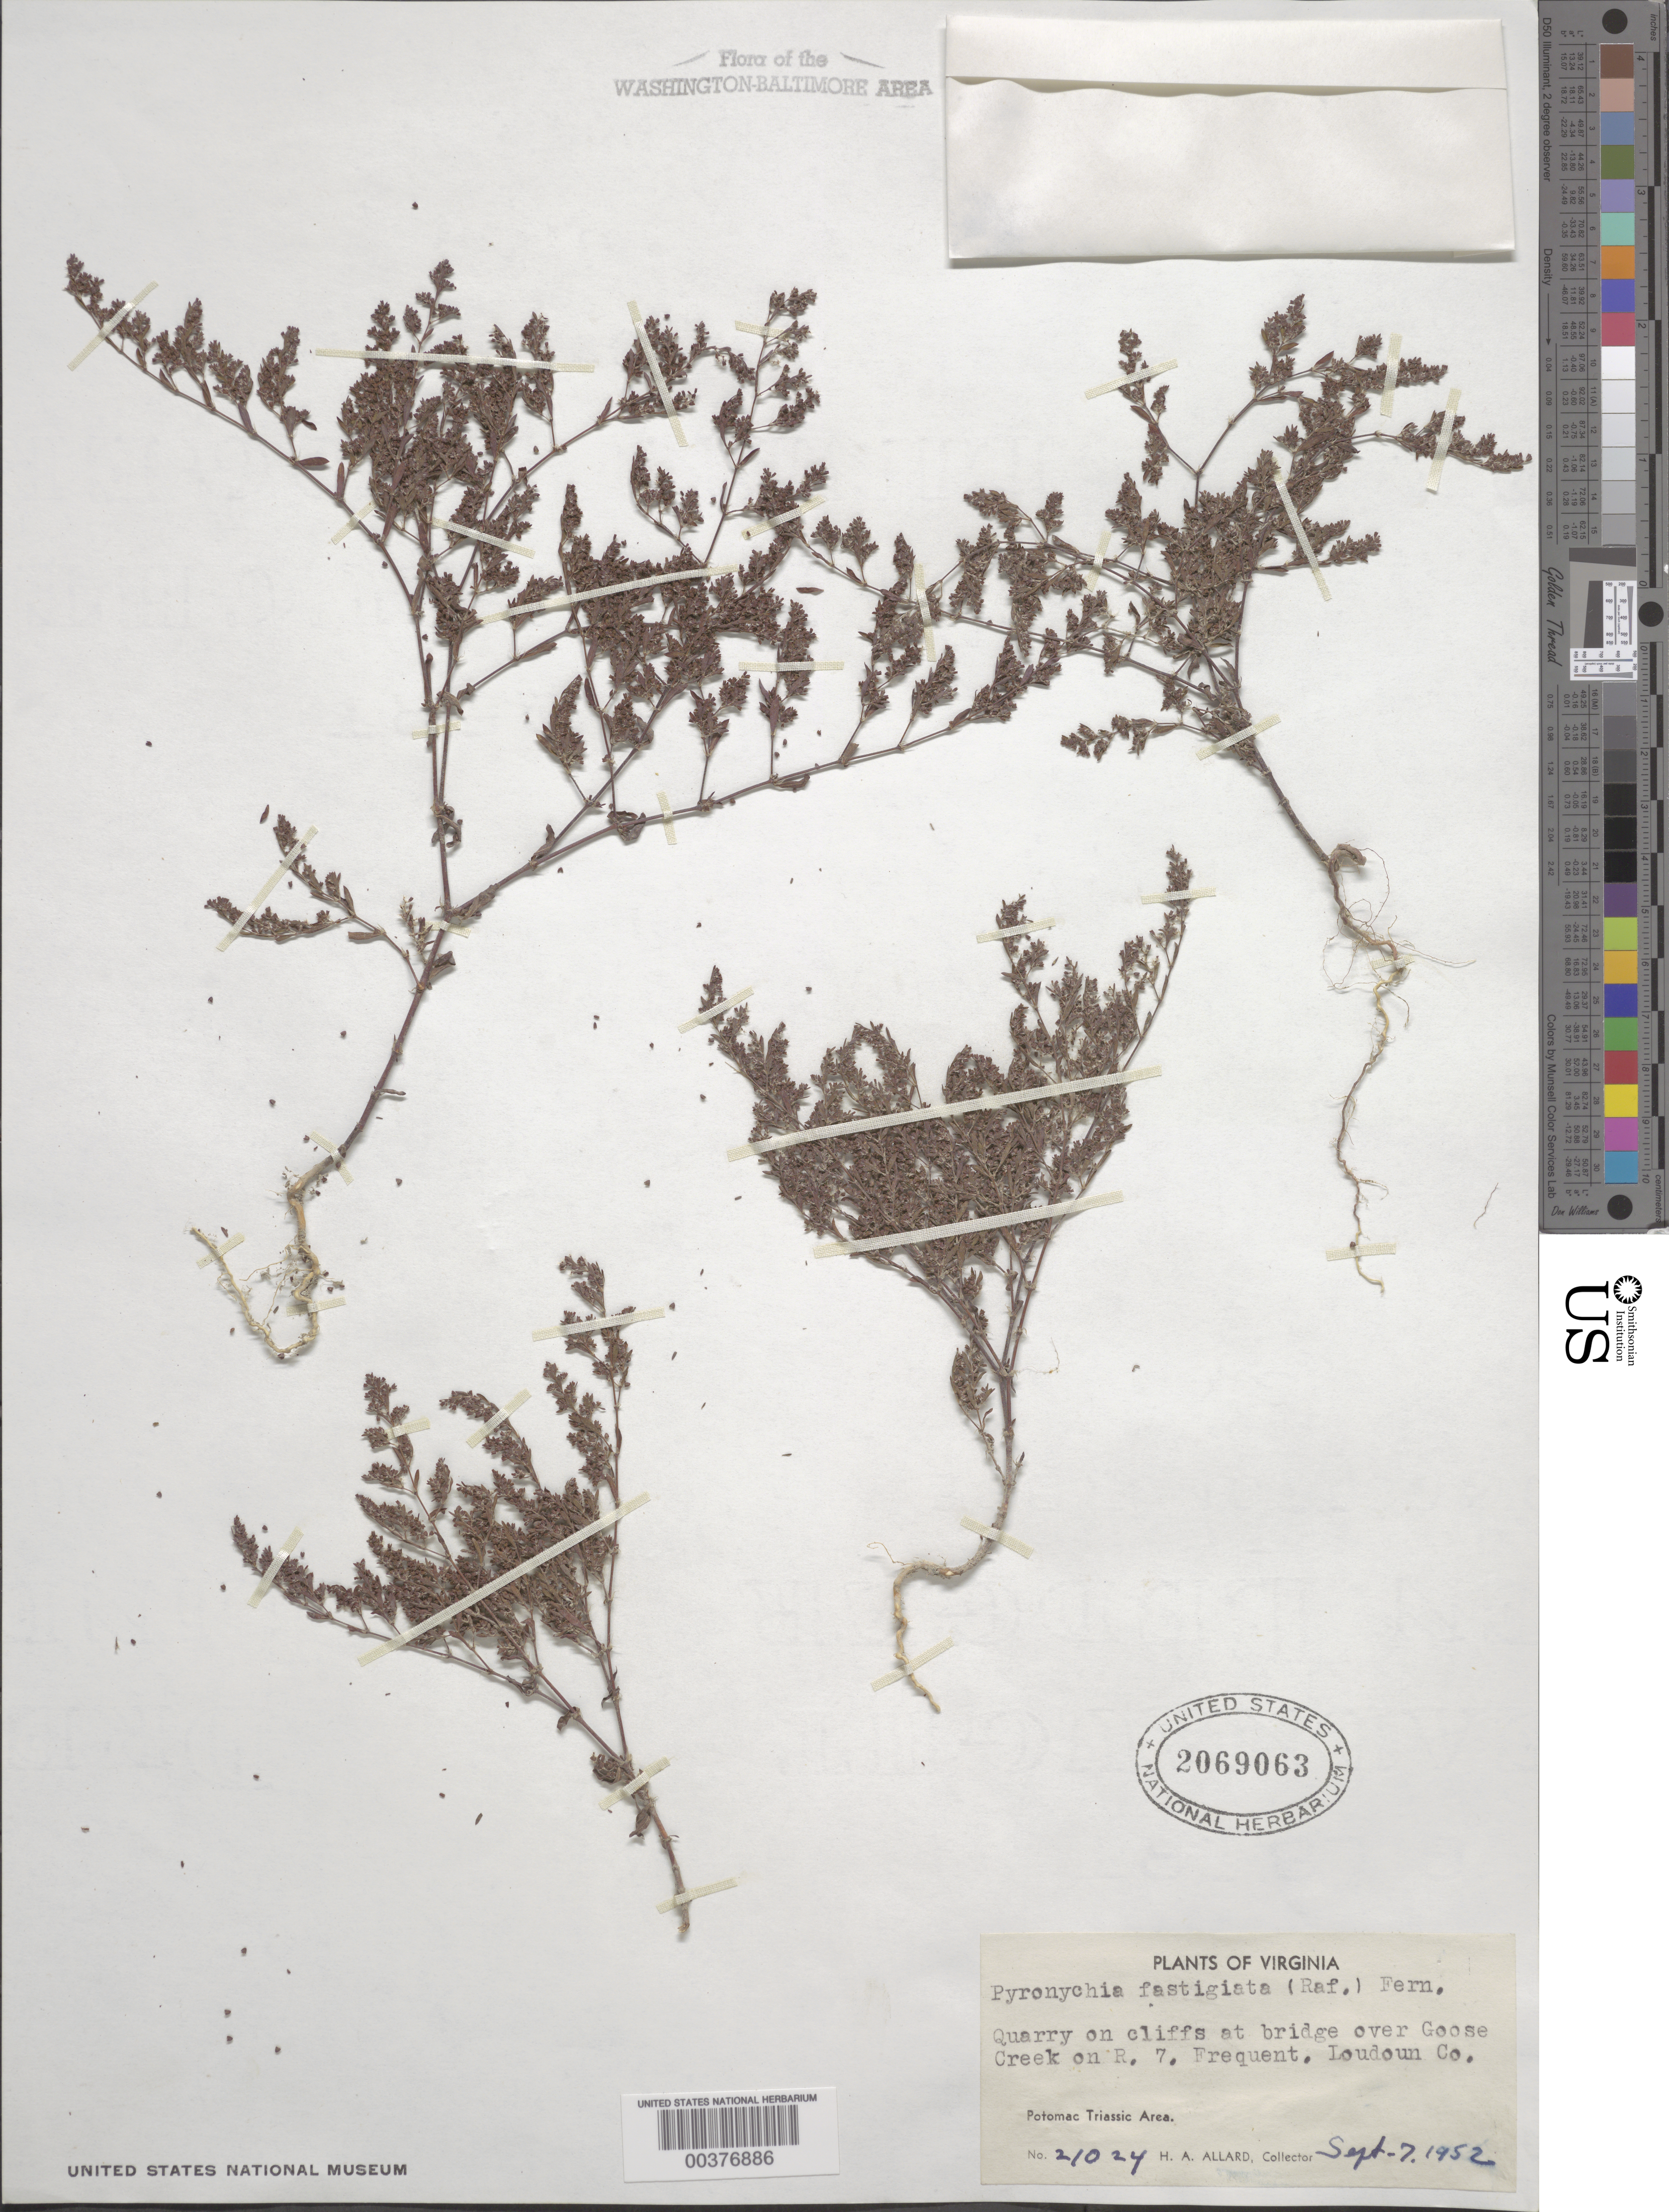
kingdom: Plantae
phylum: Tracheophyta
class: Magnoliopsida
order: Caryophyllales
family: Caryophyllaceae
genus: Paronychia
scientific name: Paronychia fastigiata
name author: (Raf.) Fernald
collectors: H. A. Allard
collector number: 21024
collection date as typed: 07 Sep 1952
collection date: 1952-09-07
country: United States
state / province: Virginia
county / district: Loudoun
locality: Goose Creek at Route 7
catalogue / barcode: US 2069063